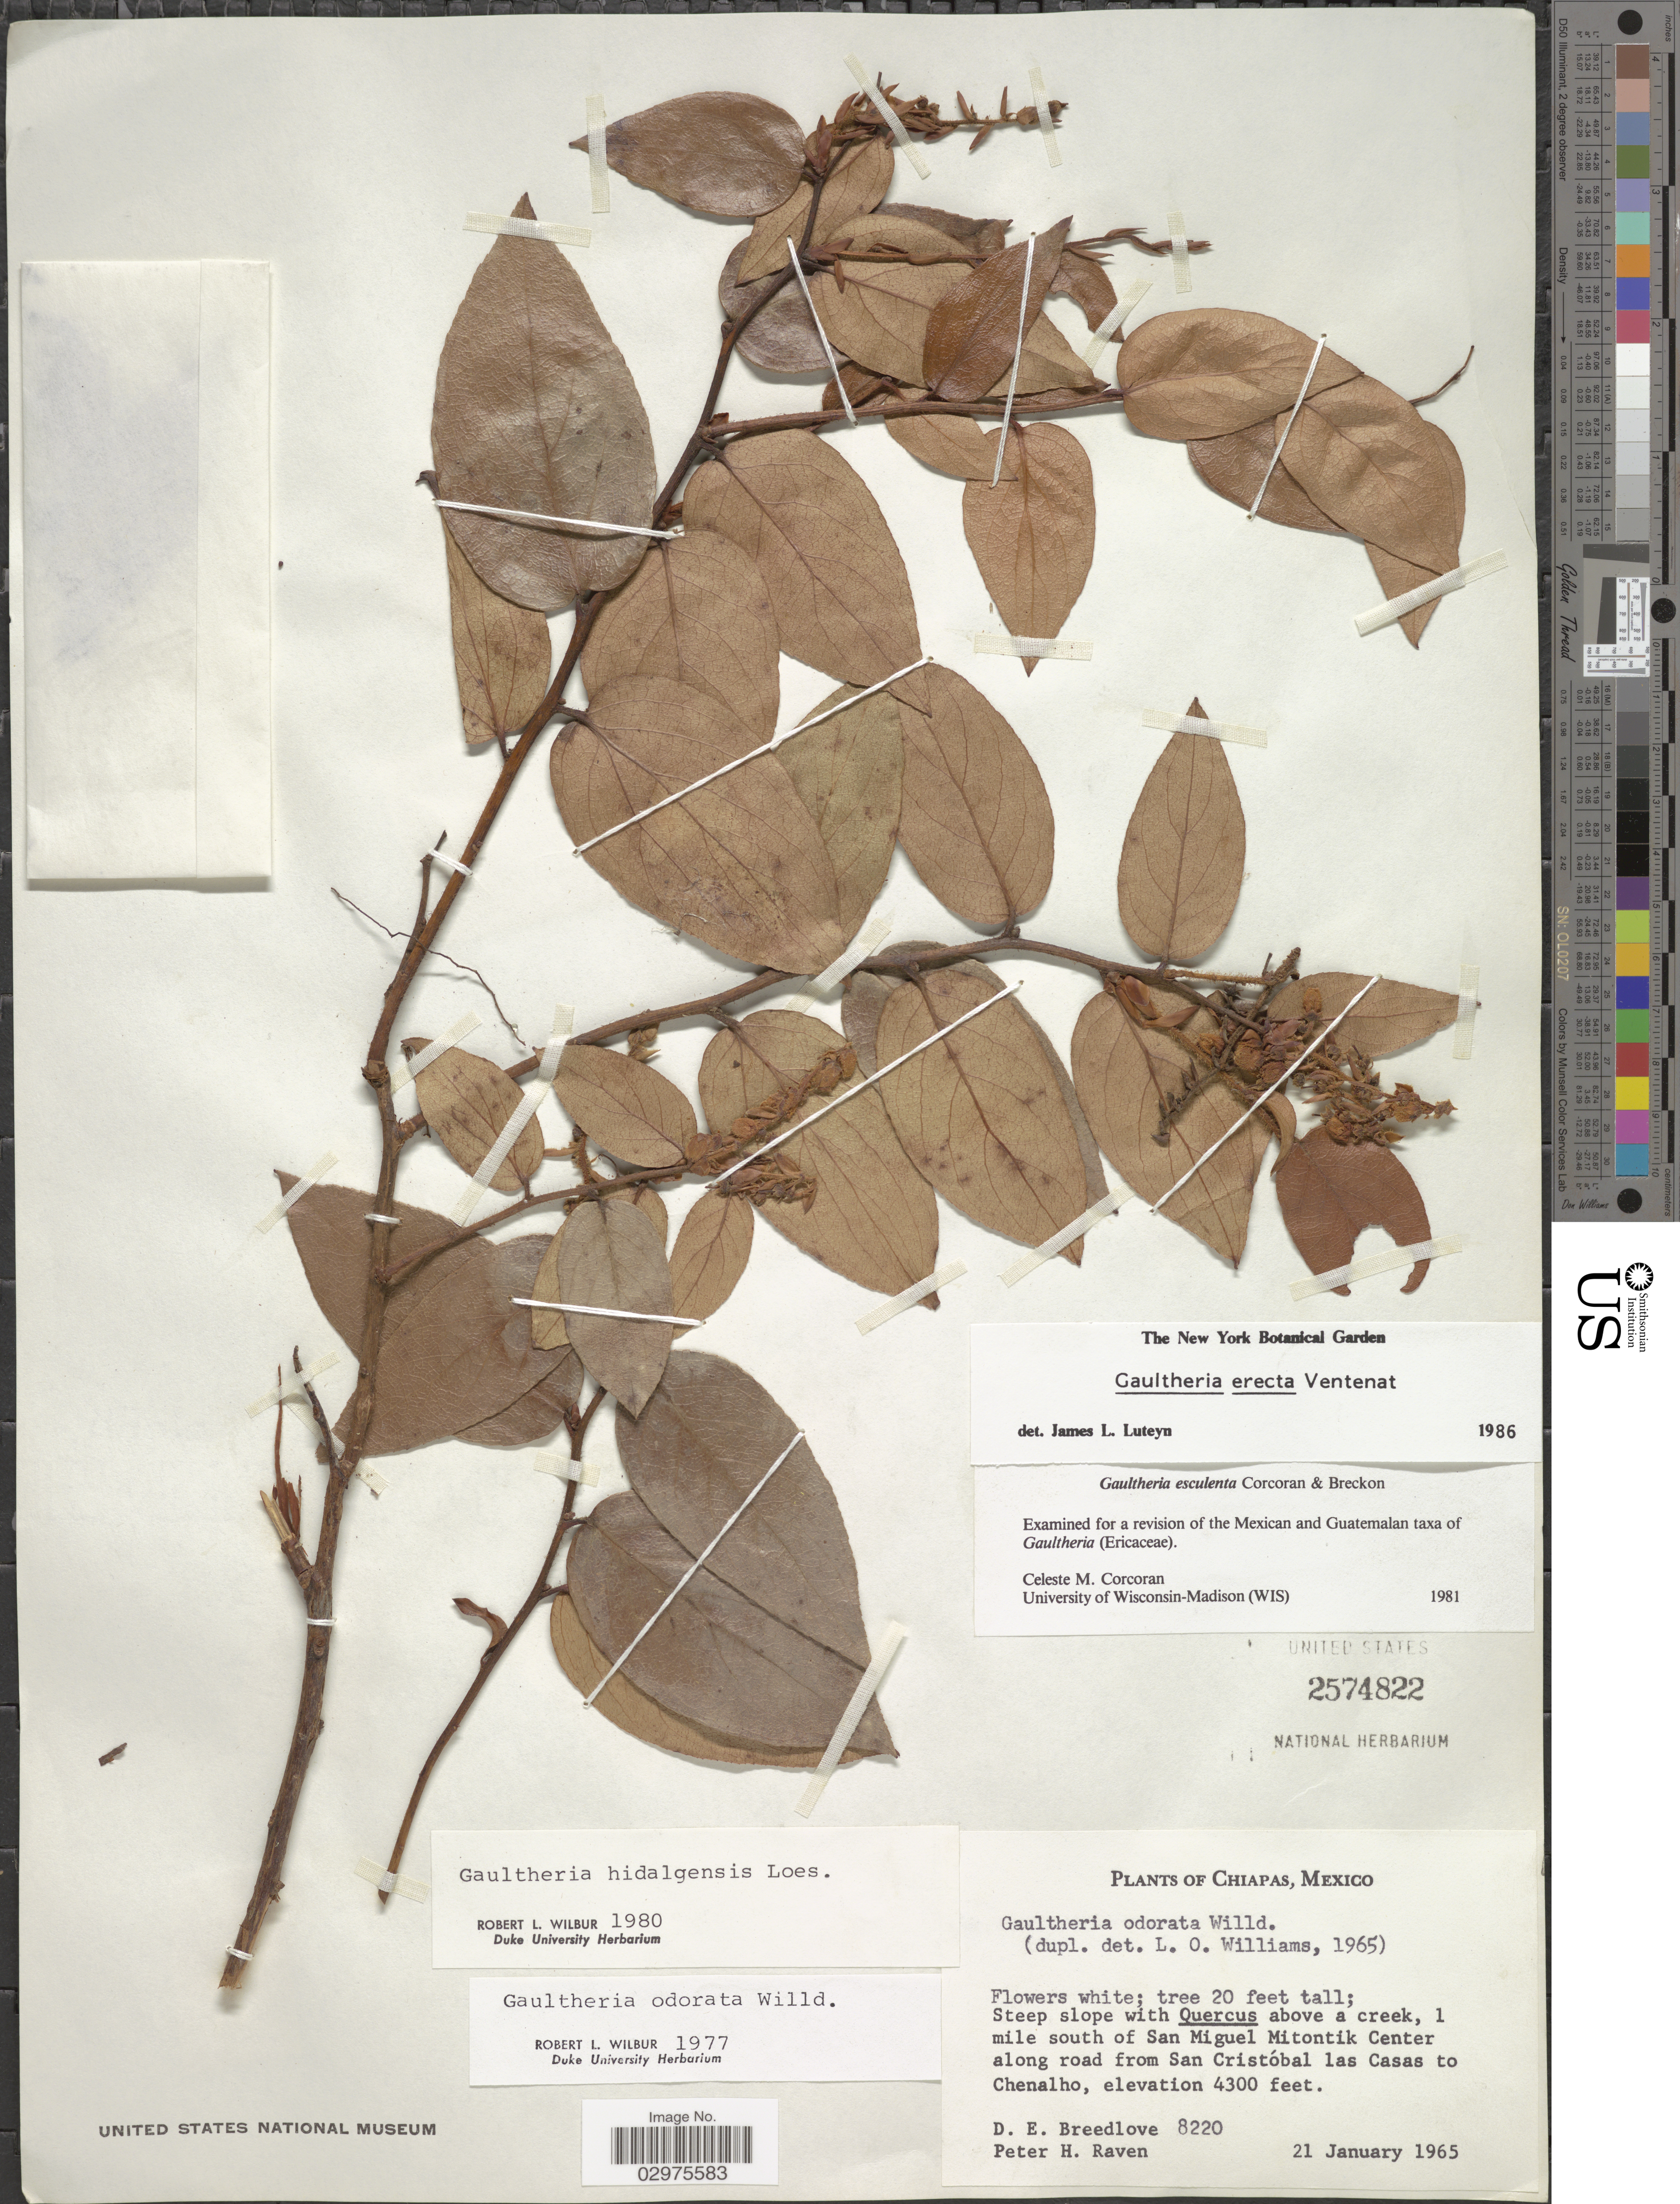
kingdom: Plantae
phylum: Tracheophyta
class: Magnoliopsida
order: Ericales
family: Ericaceae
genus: Gaultheria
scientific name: Gaultheria erecta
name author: Vent.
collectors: D. E. Breedlove & P. Raven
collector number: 8220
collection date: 1965-01-21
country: Mexico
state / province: Chiapas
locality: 1 mile south of San Miguel Mitontik Center along road from San Cristóbal las Casas to Chenalho.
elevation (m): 1311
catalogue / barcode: US 2574822